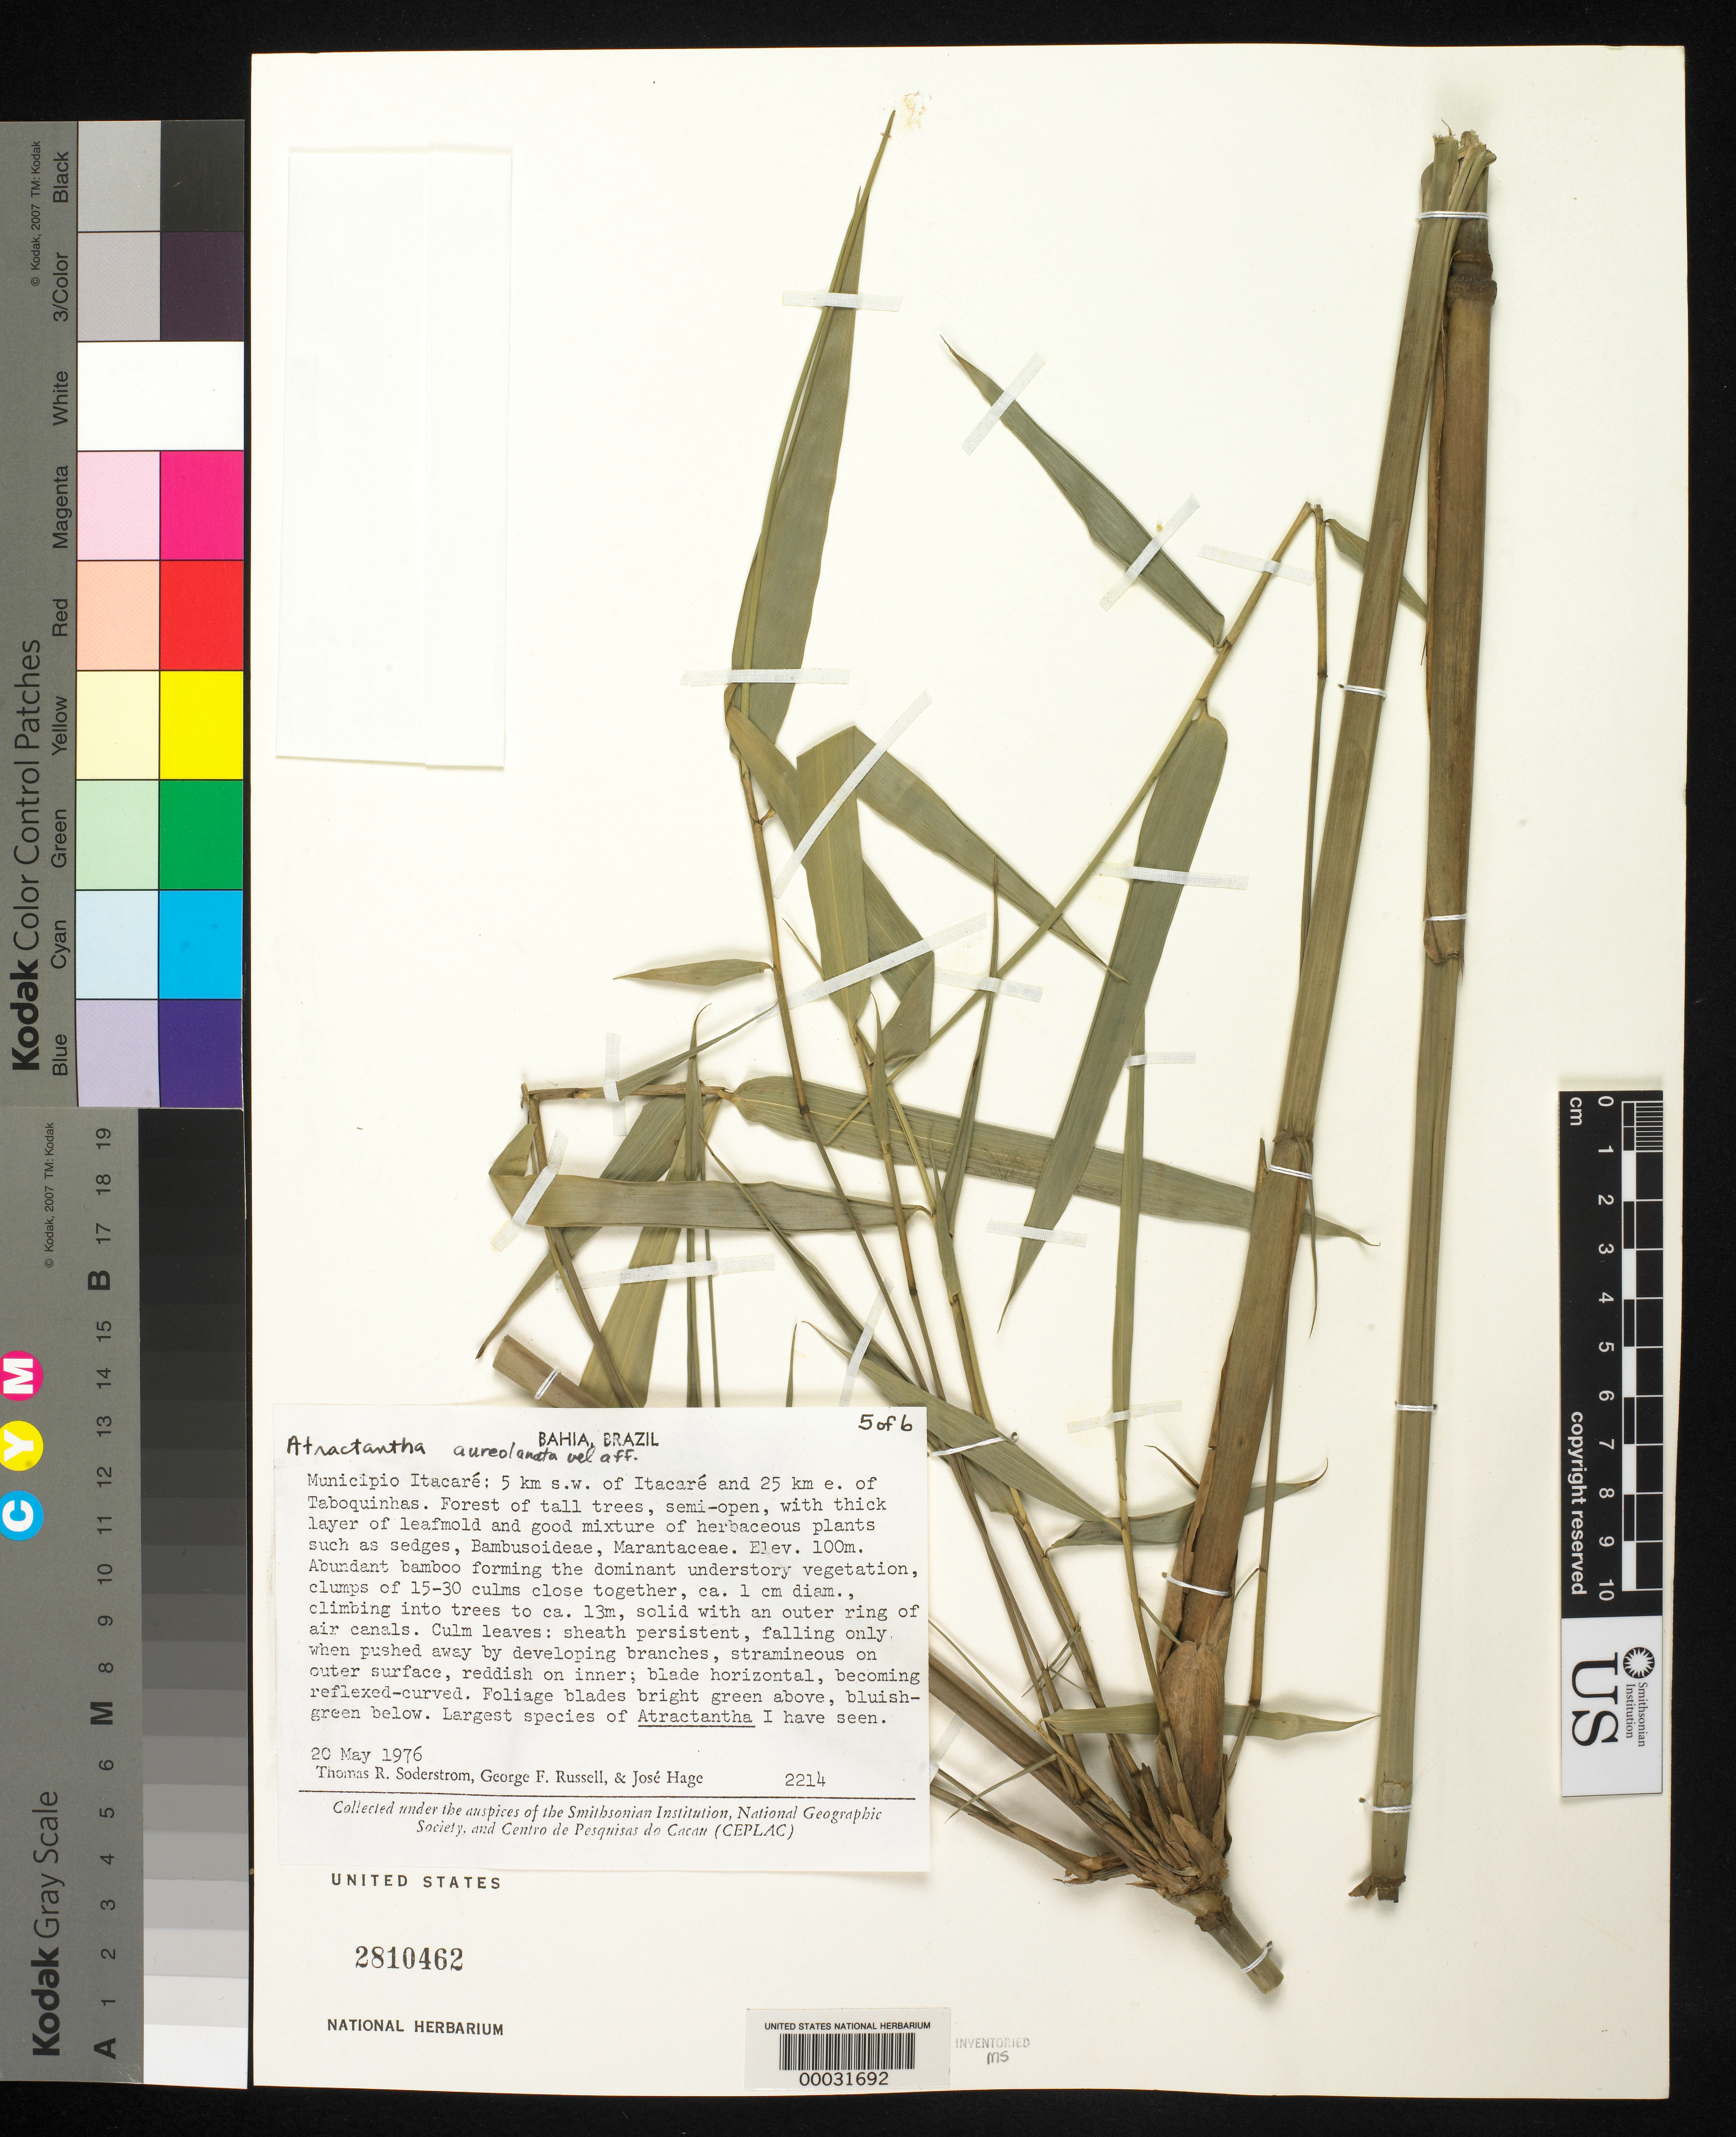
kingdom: Plantae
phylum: Tracheophyta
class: Liliopsida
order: Poales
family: Poaceae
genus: Atractantha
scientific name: Atractantha aureolanata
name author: Judz.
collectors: T. R. Soderstrom, G. Russell & J. Hage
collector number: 2214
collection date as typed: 20 May 1976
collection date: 1976-05-20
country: Brazil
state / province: Bahia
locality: Itacare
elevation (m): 100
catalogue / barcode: US 2810462